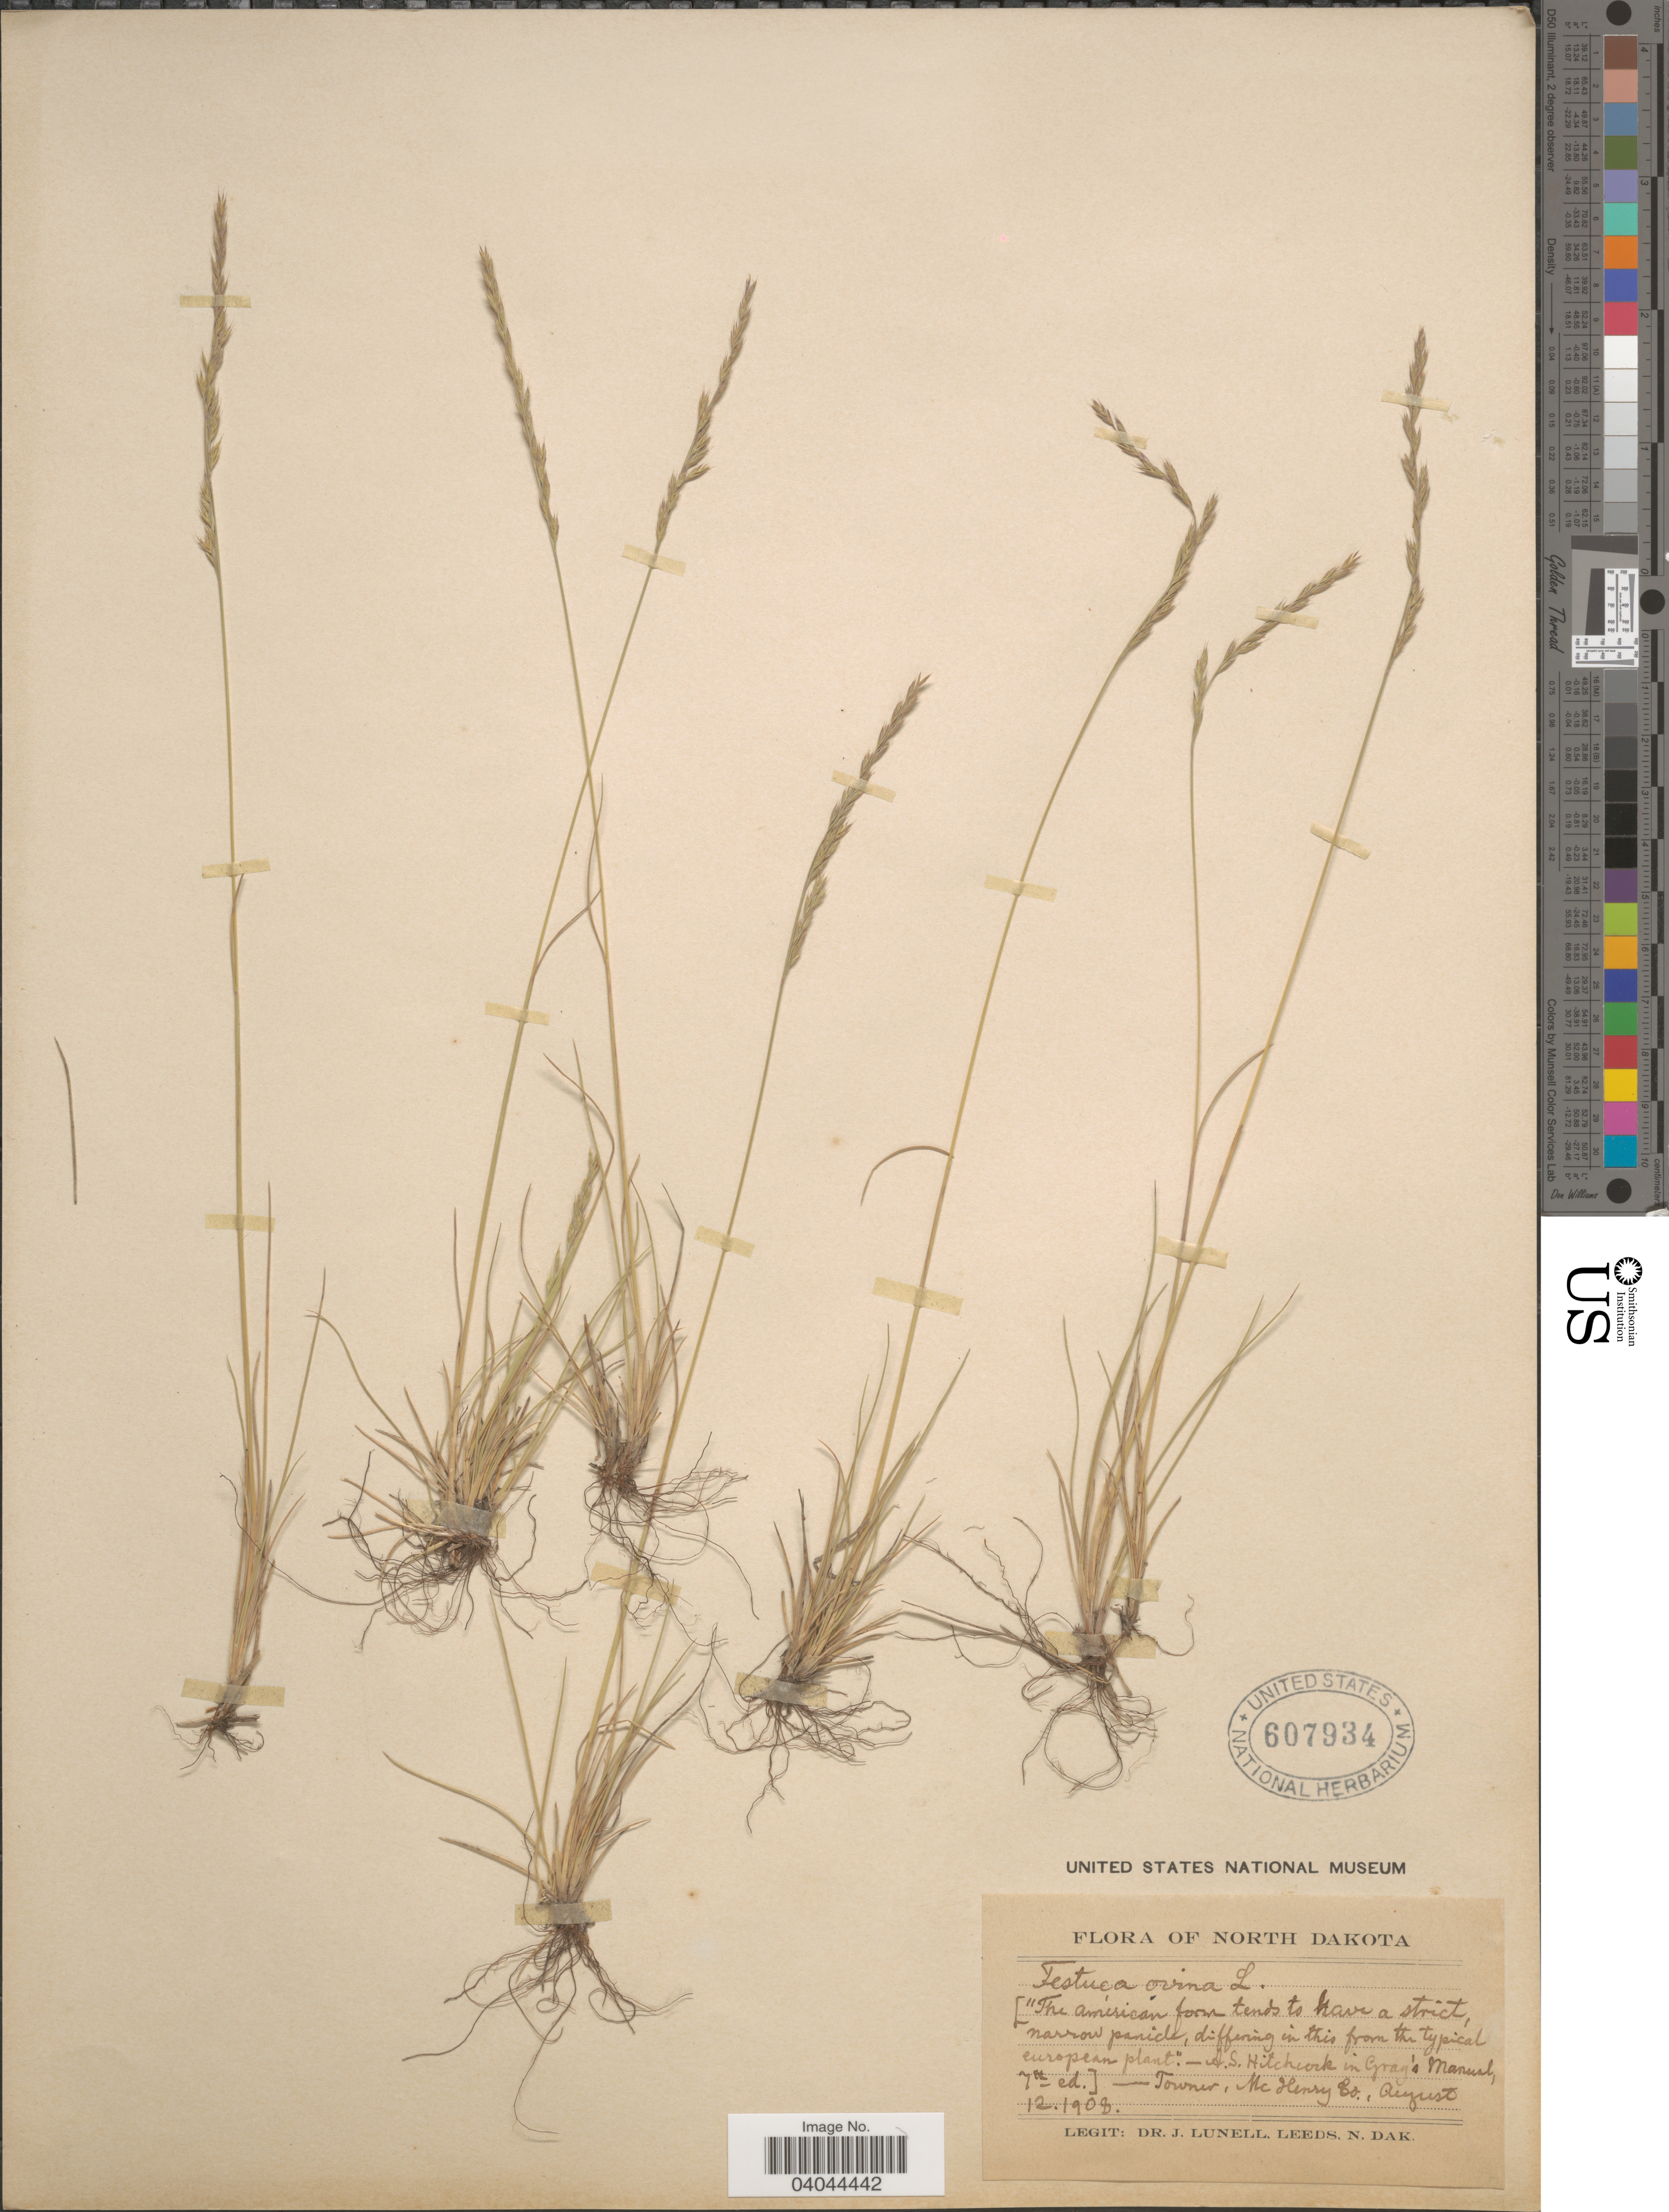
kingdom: Plantae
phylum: Tracheophyta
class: Liliopsida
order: Poales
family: Poaceae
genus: Festuca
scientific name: Festuca ovina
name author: L.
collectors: J. Lunell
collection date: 1908-08-12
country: United States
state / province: North Dakota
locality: Towner, McHenry Co.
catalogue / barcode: US 607934